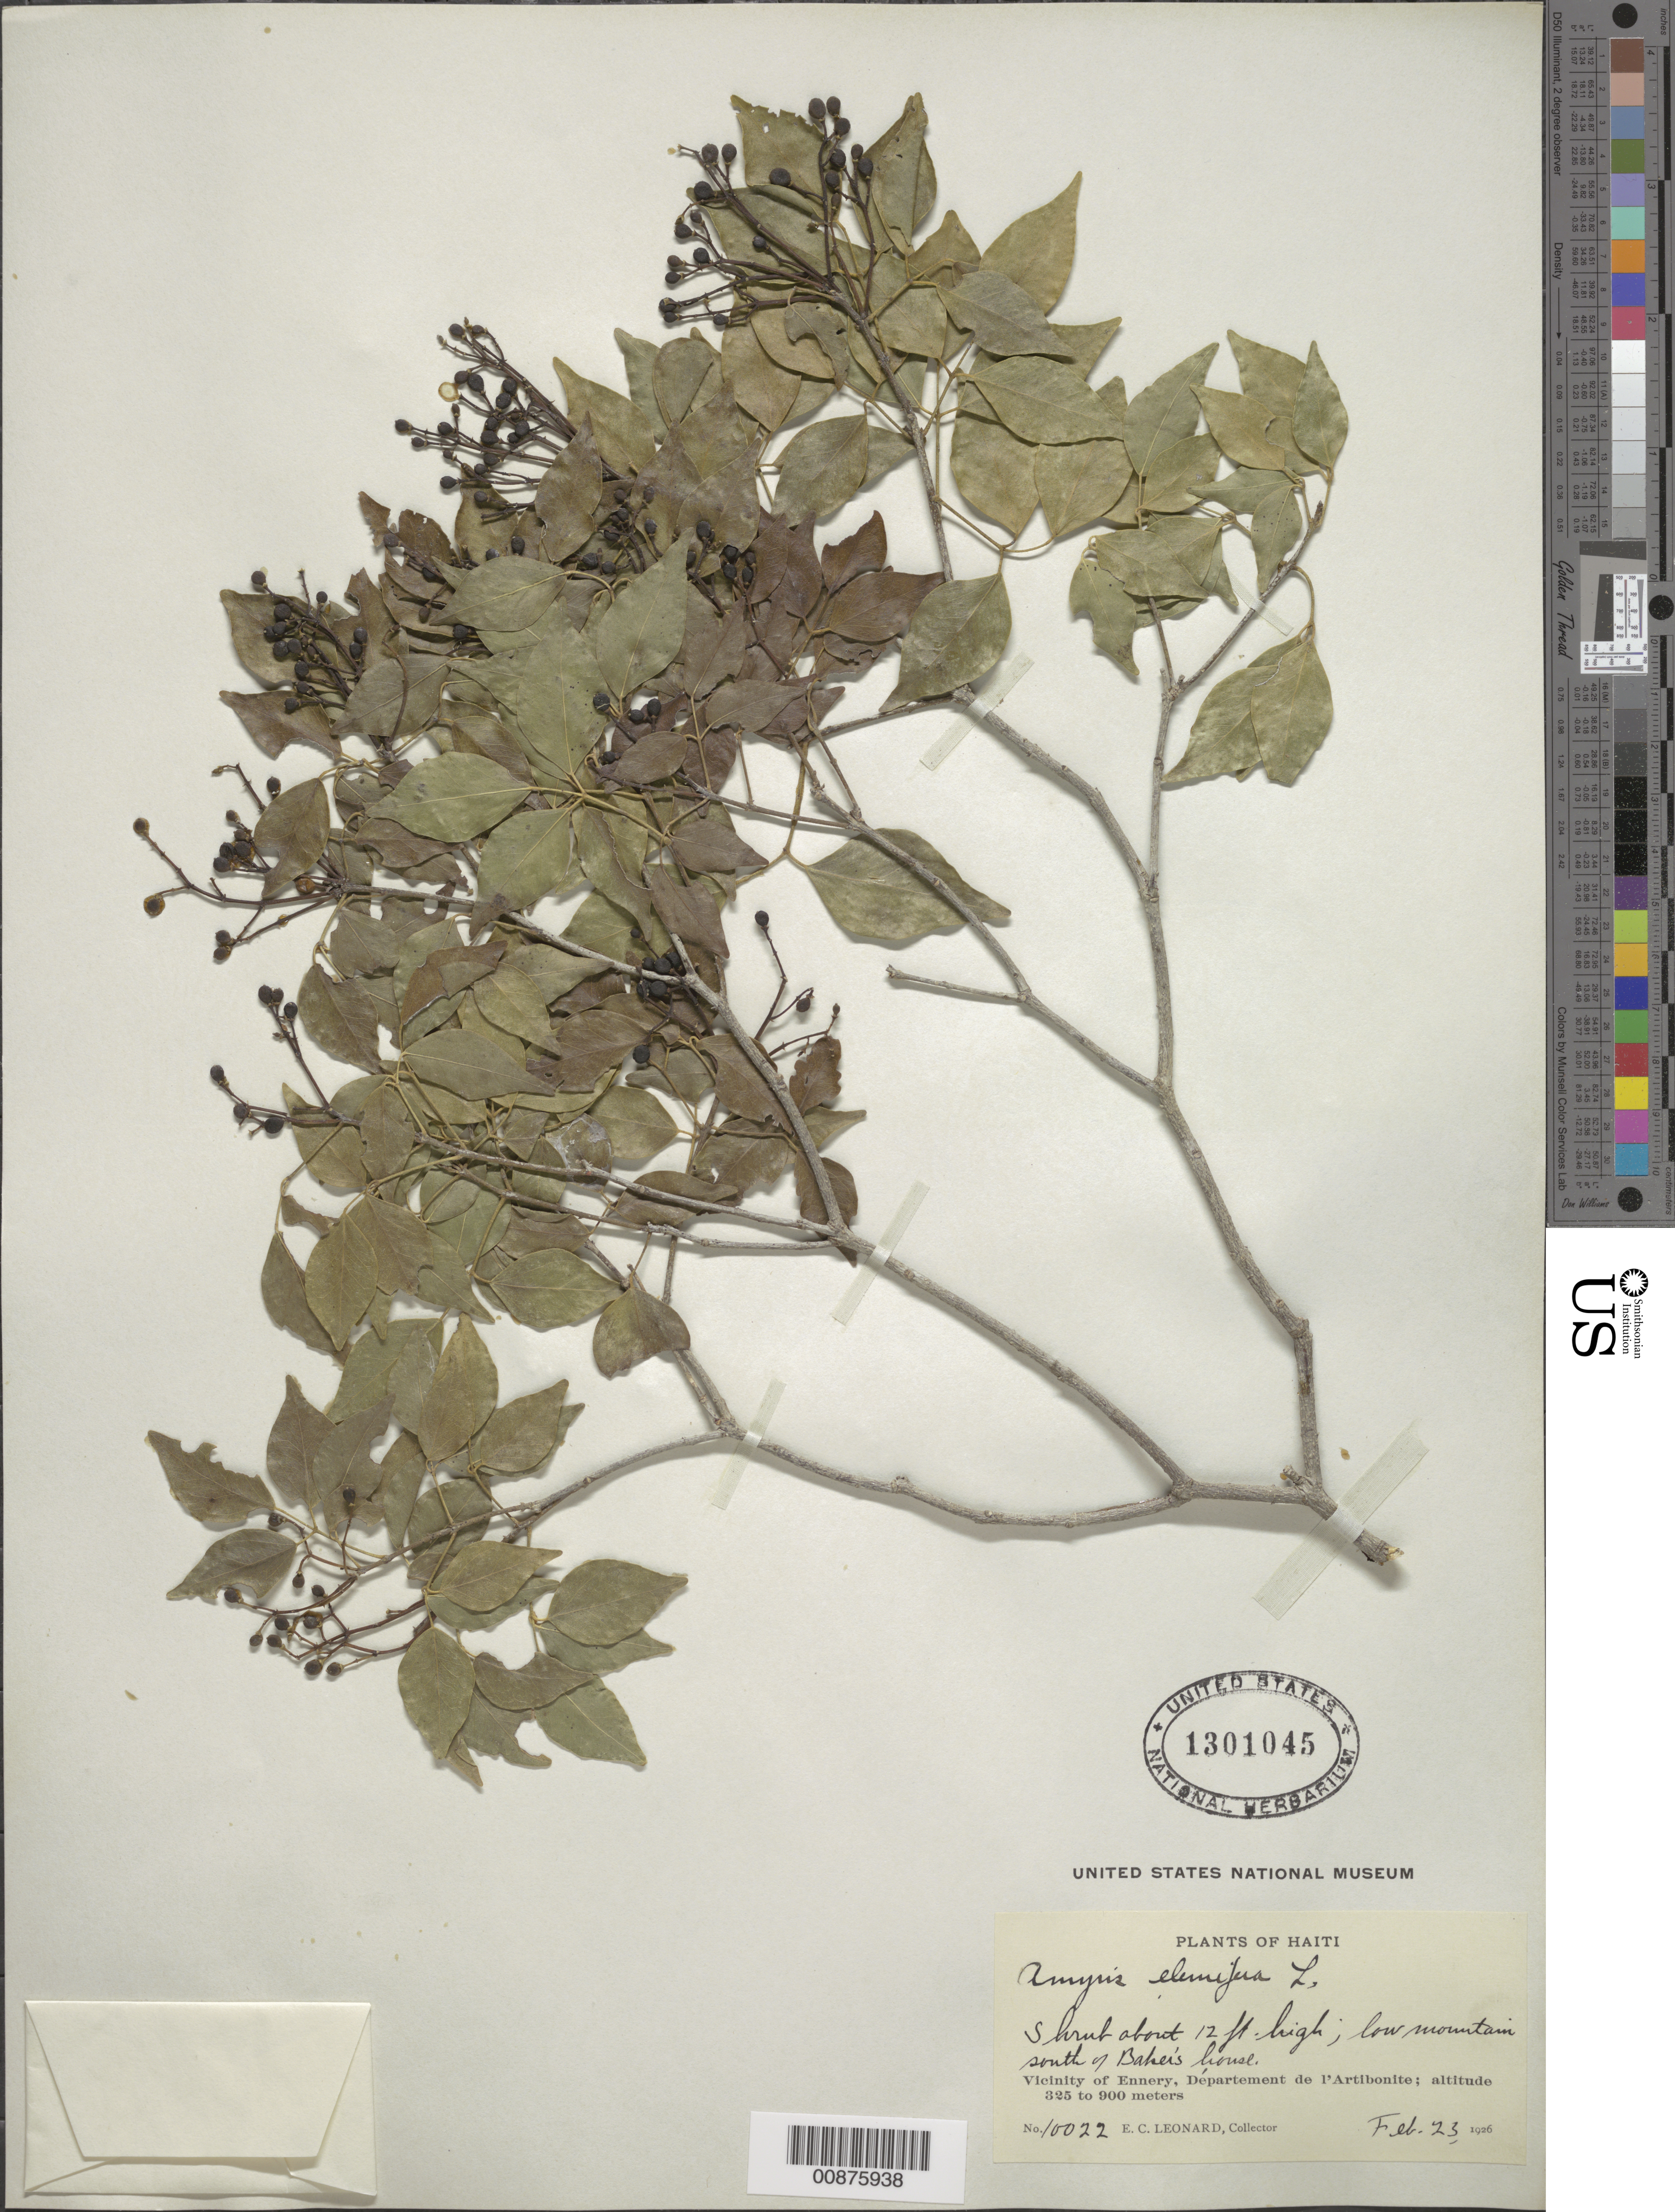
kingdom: Plantae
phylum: Tracheophyta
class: Magnoliopsida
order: Sapindales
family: Rutaceae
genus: Amyris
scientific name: Amyris elemifera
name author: L.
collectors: E. C. Leonard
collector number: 10022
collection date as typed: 23 Feb 1926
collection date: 1926-02-23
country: Haiti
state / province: Artibonite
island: Hispaniola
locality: Vicinity of Ennery, S of Baker's house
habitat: Low mountain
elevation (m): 325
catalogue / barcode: US 1301045